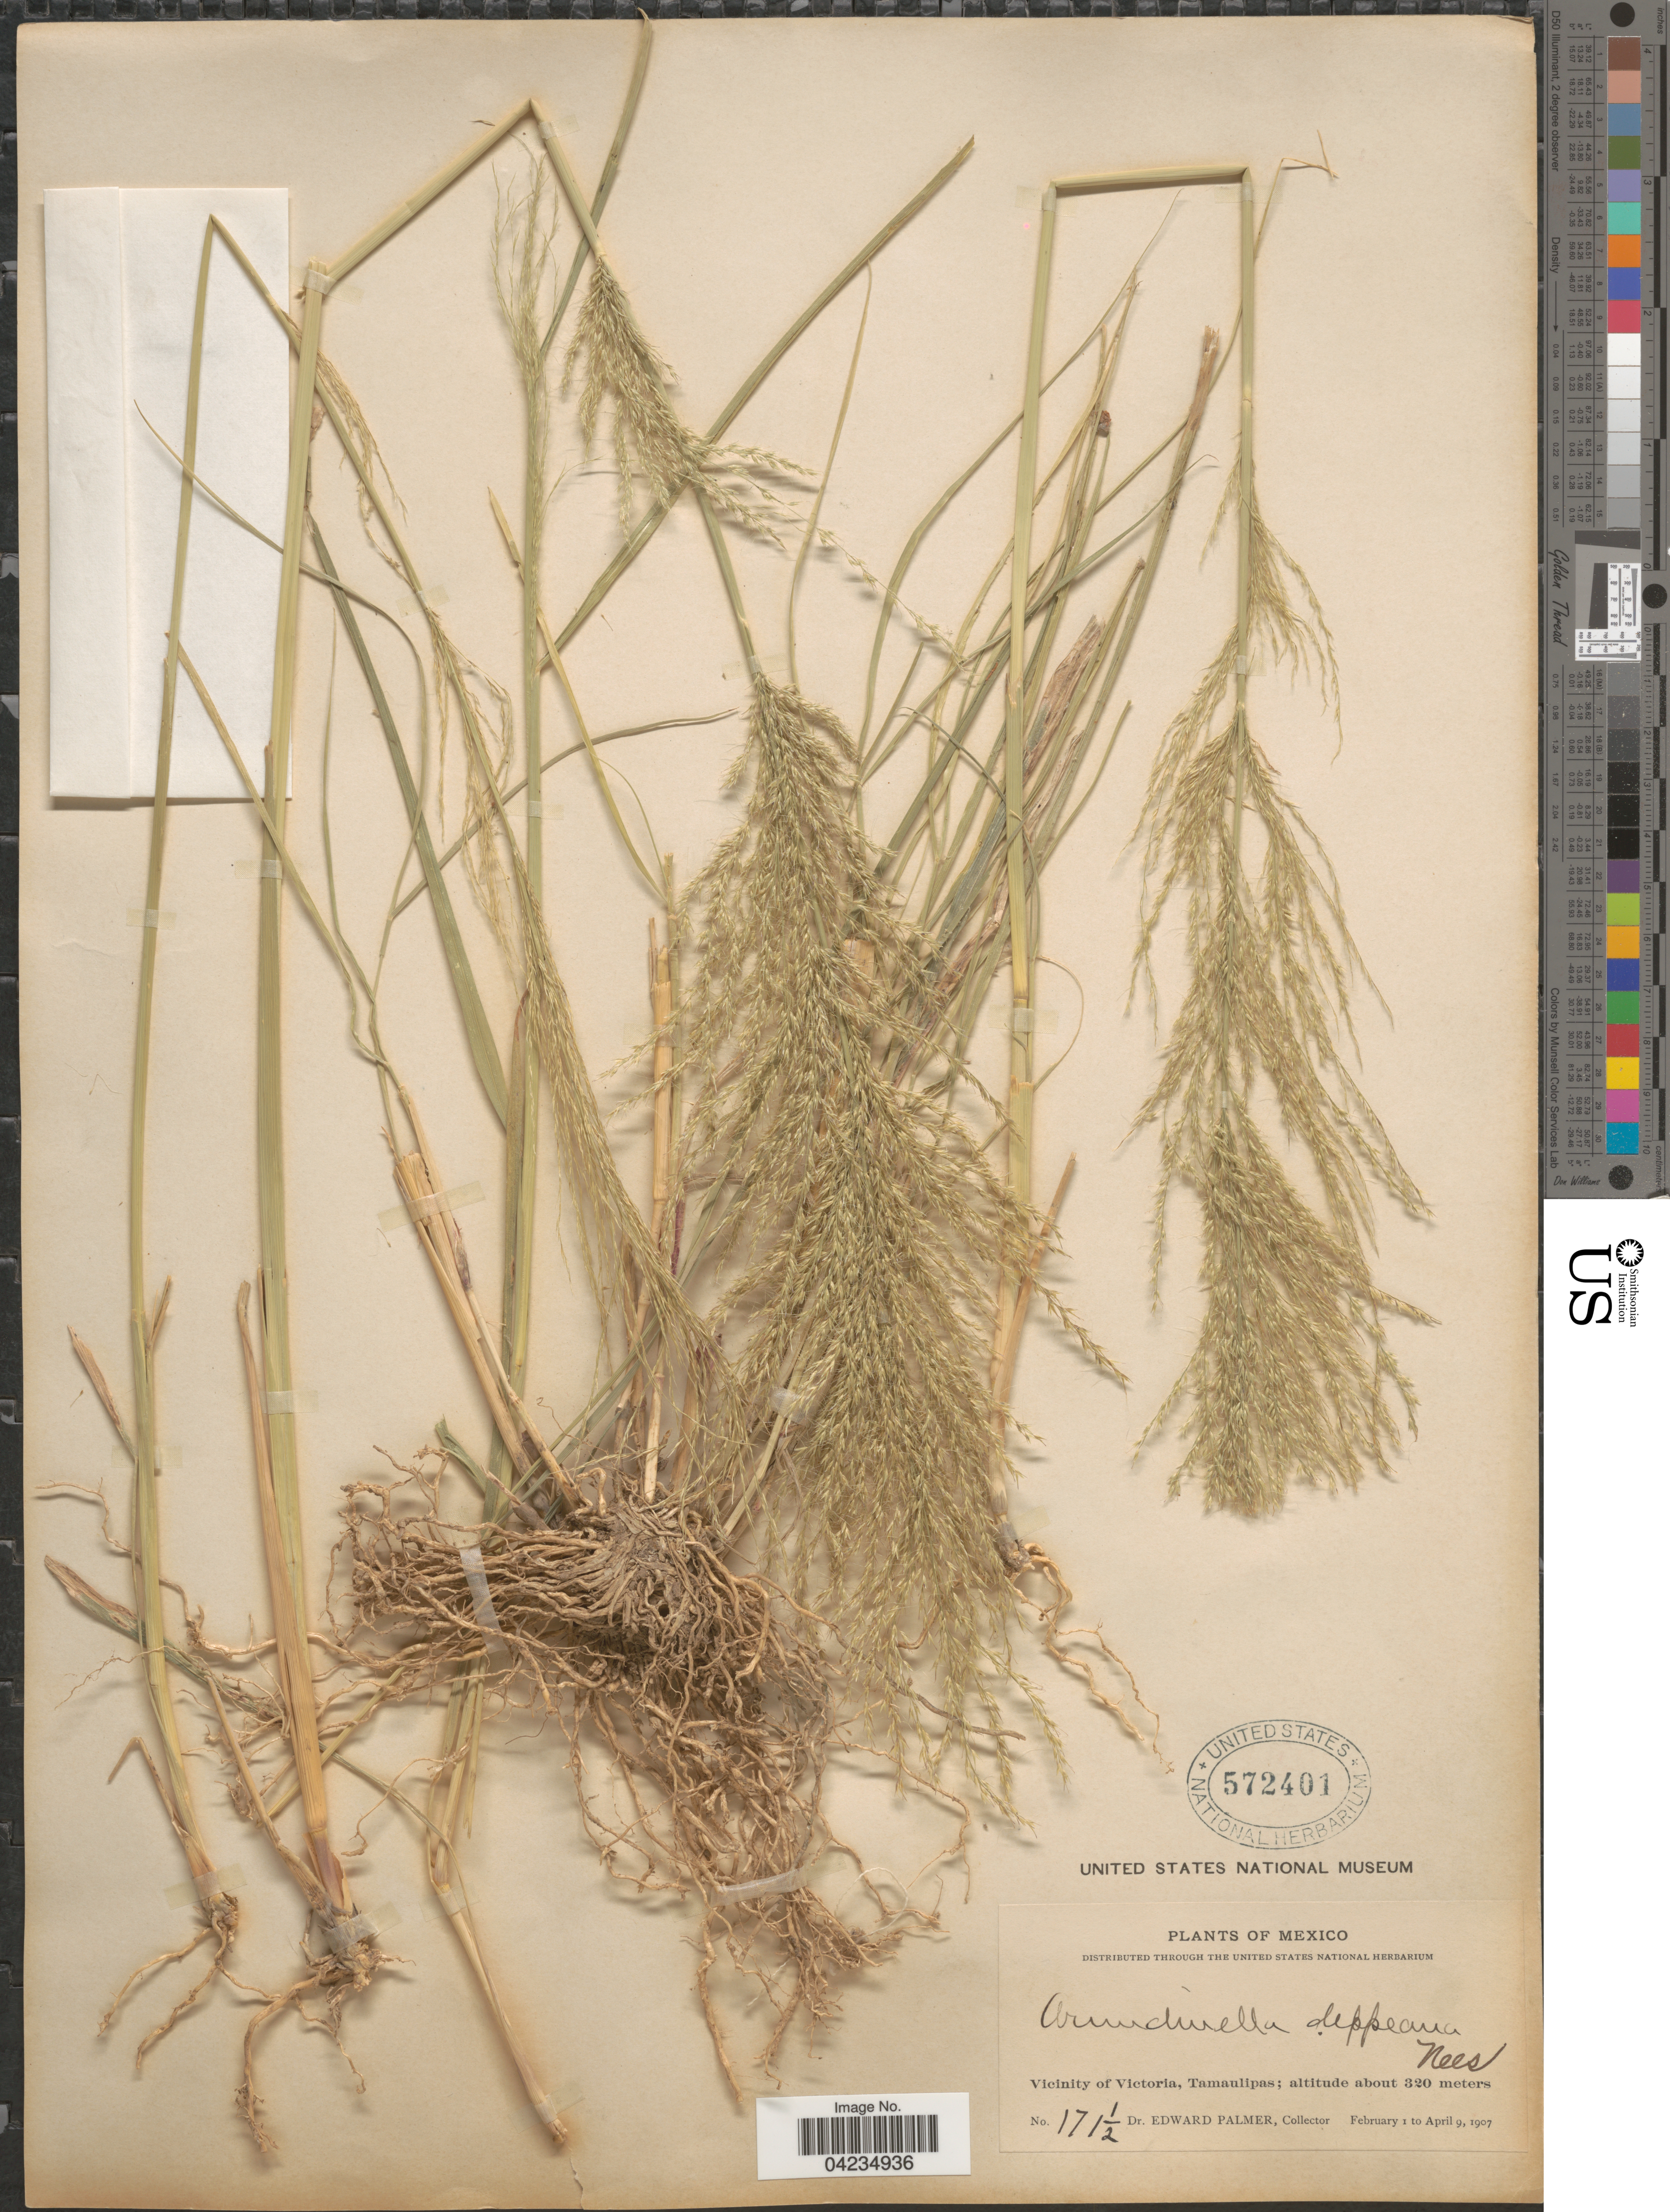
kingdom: Plantae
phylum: Tracheophyta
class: Liliopsida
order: Poales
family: Poaceae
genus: Arundinella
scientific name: Arundinella berteroniana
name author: (Schult.) Hitchc. & Chase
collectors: E. Palmer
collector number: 171½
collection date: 1907-02-01/1907-04-09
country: Mexico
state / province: Tamaulipas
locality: Vicinity of Victoria.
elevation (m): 320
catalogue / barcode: US 572401